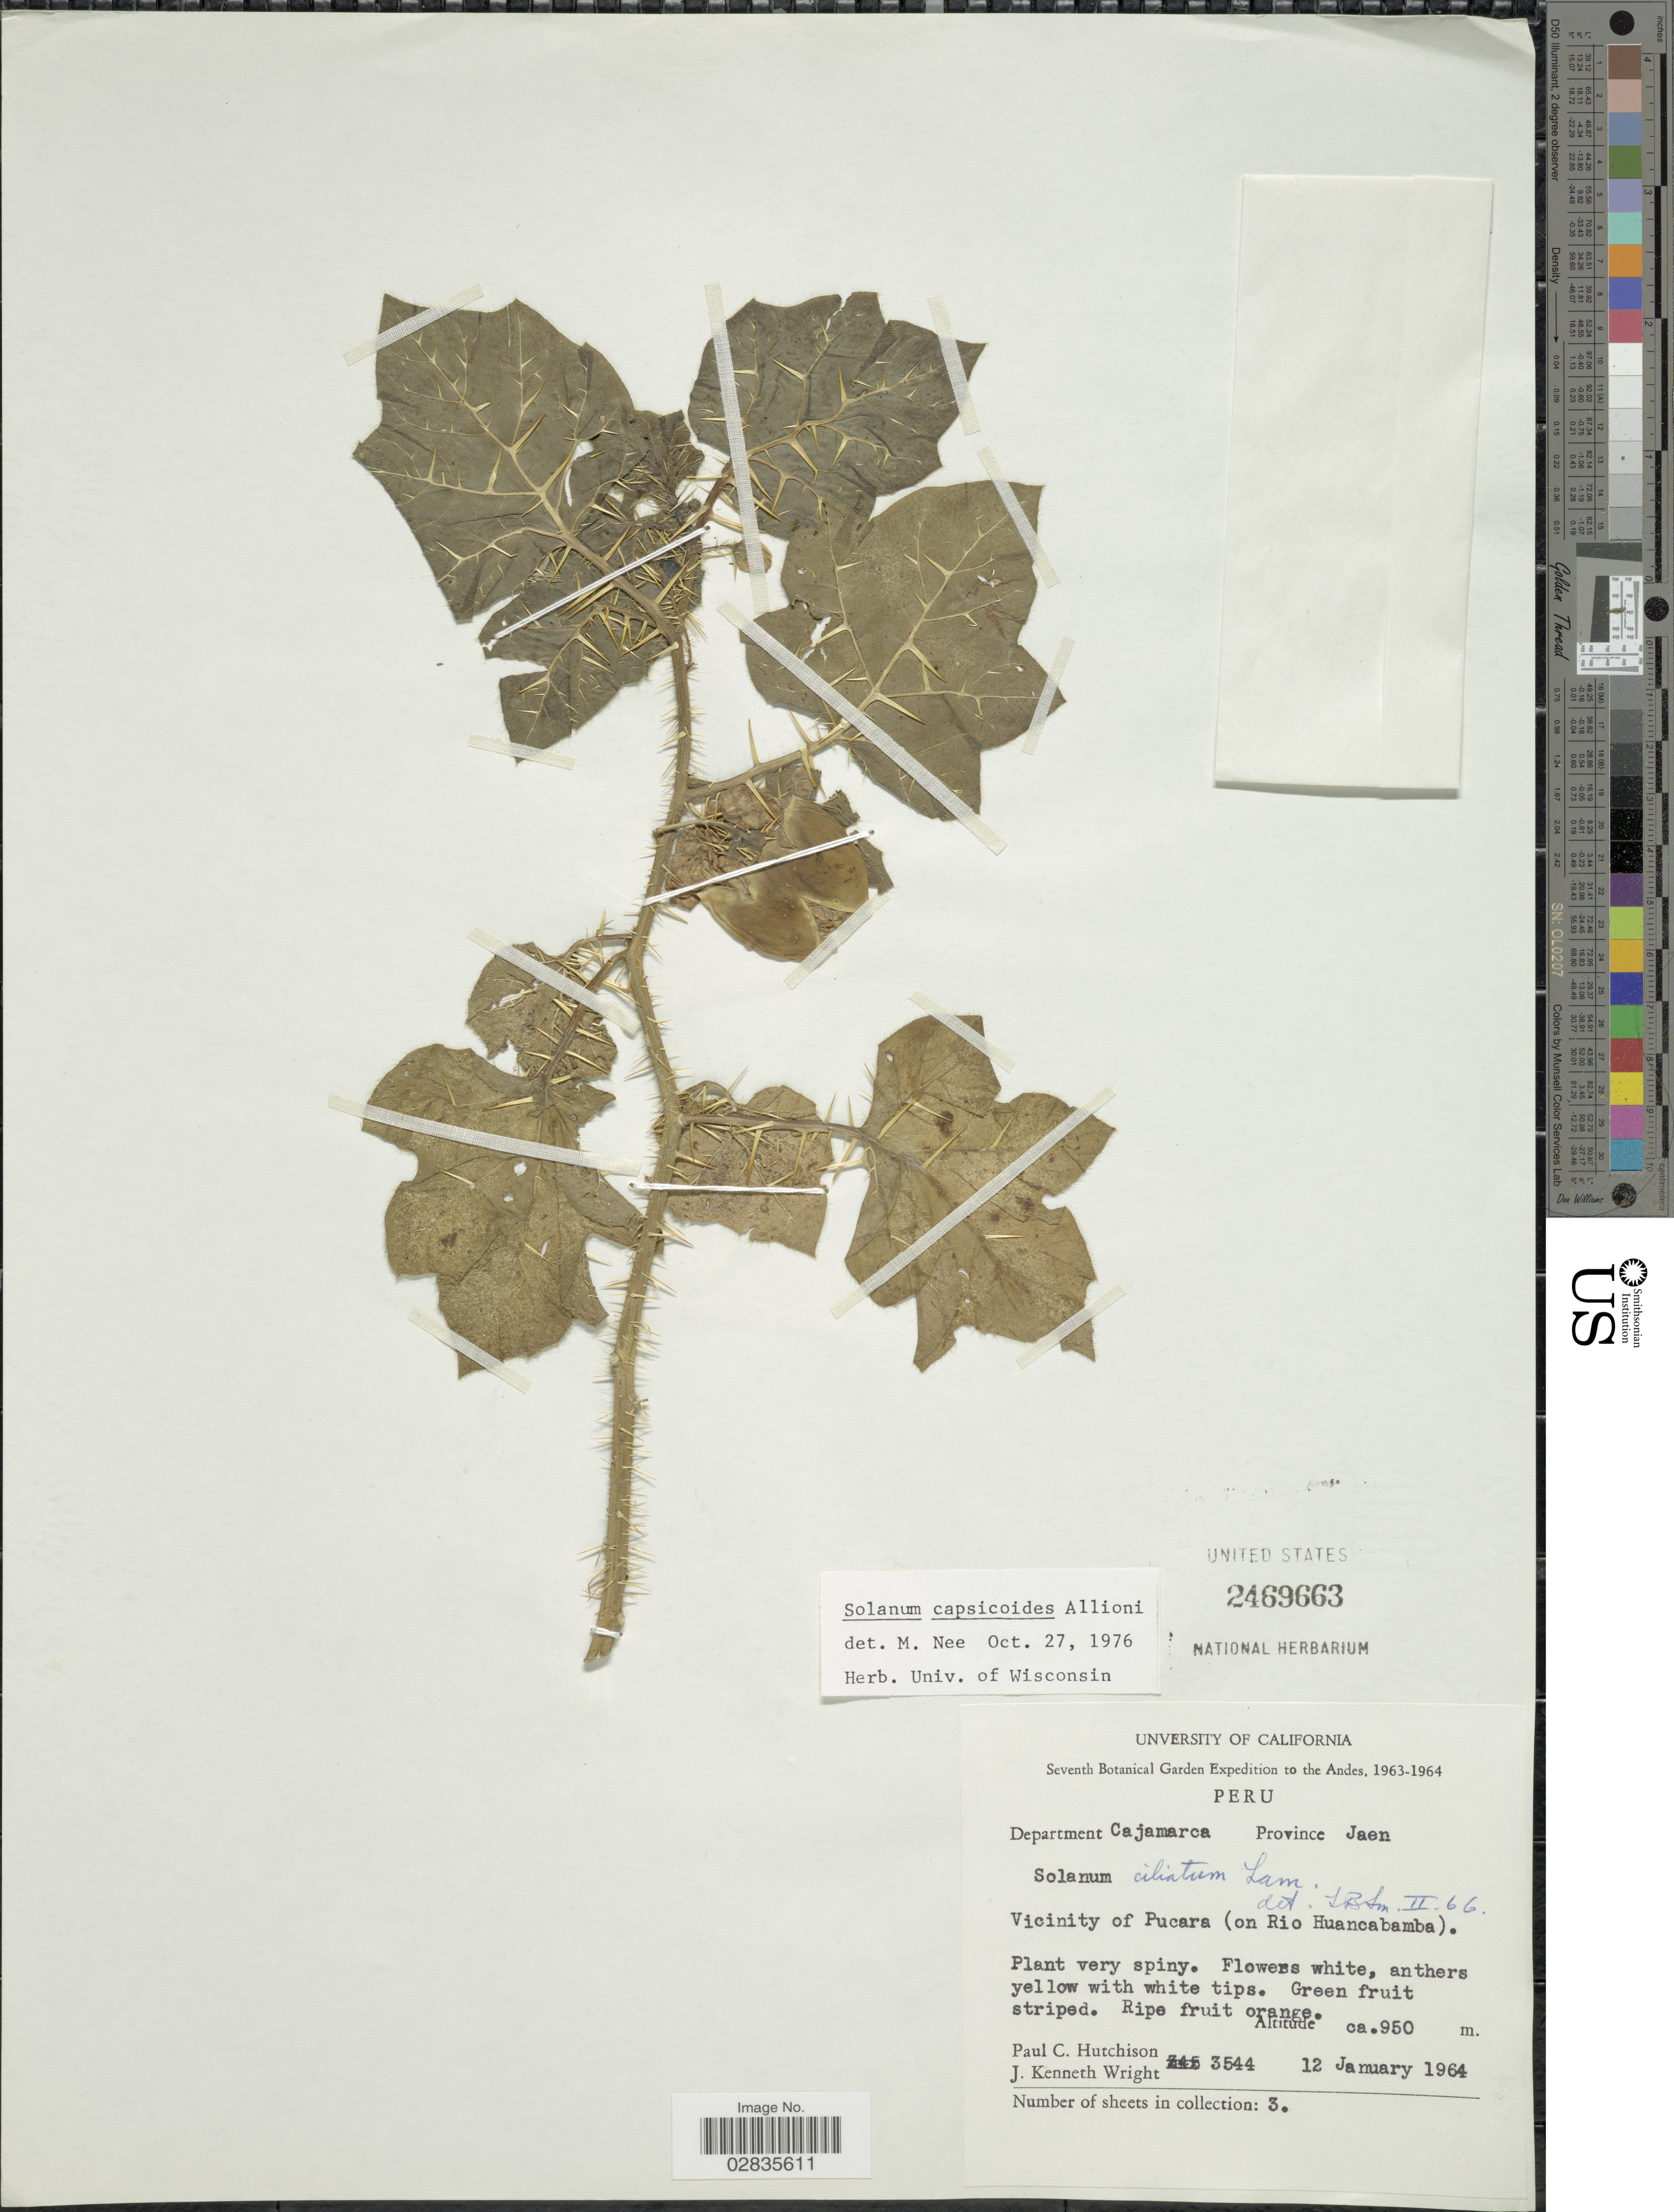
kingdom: Plantae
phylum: Tracheophyta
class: Magnoliopsida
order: Solanales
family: Solanaceae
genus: Solanum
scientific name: Solanum capsicoides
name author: All.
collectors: P. C. Hutchison & J. K. Wright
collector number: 3544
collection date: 1964-01-12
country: Peru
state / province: Cajamarca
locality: Andes, Department Cajamarca, Province Jaen, Vicinity of Pucara (on Rio Huancabamba).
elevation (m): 950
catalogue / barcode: US 2469663